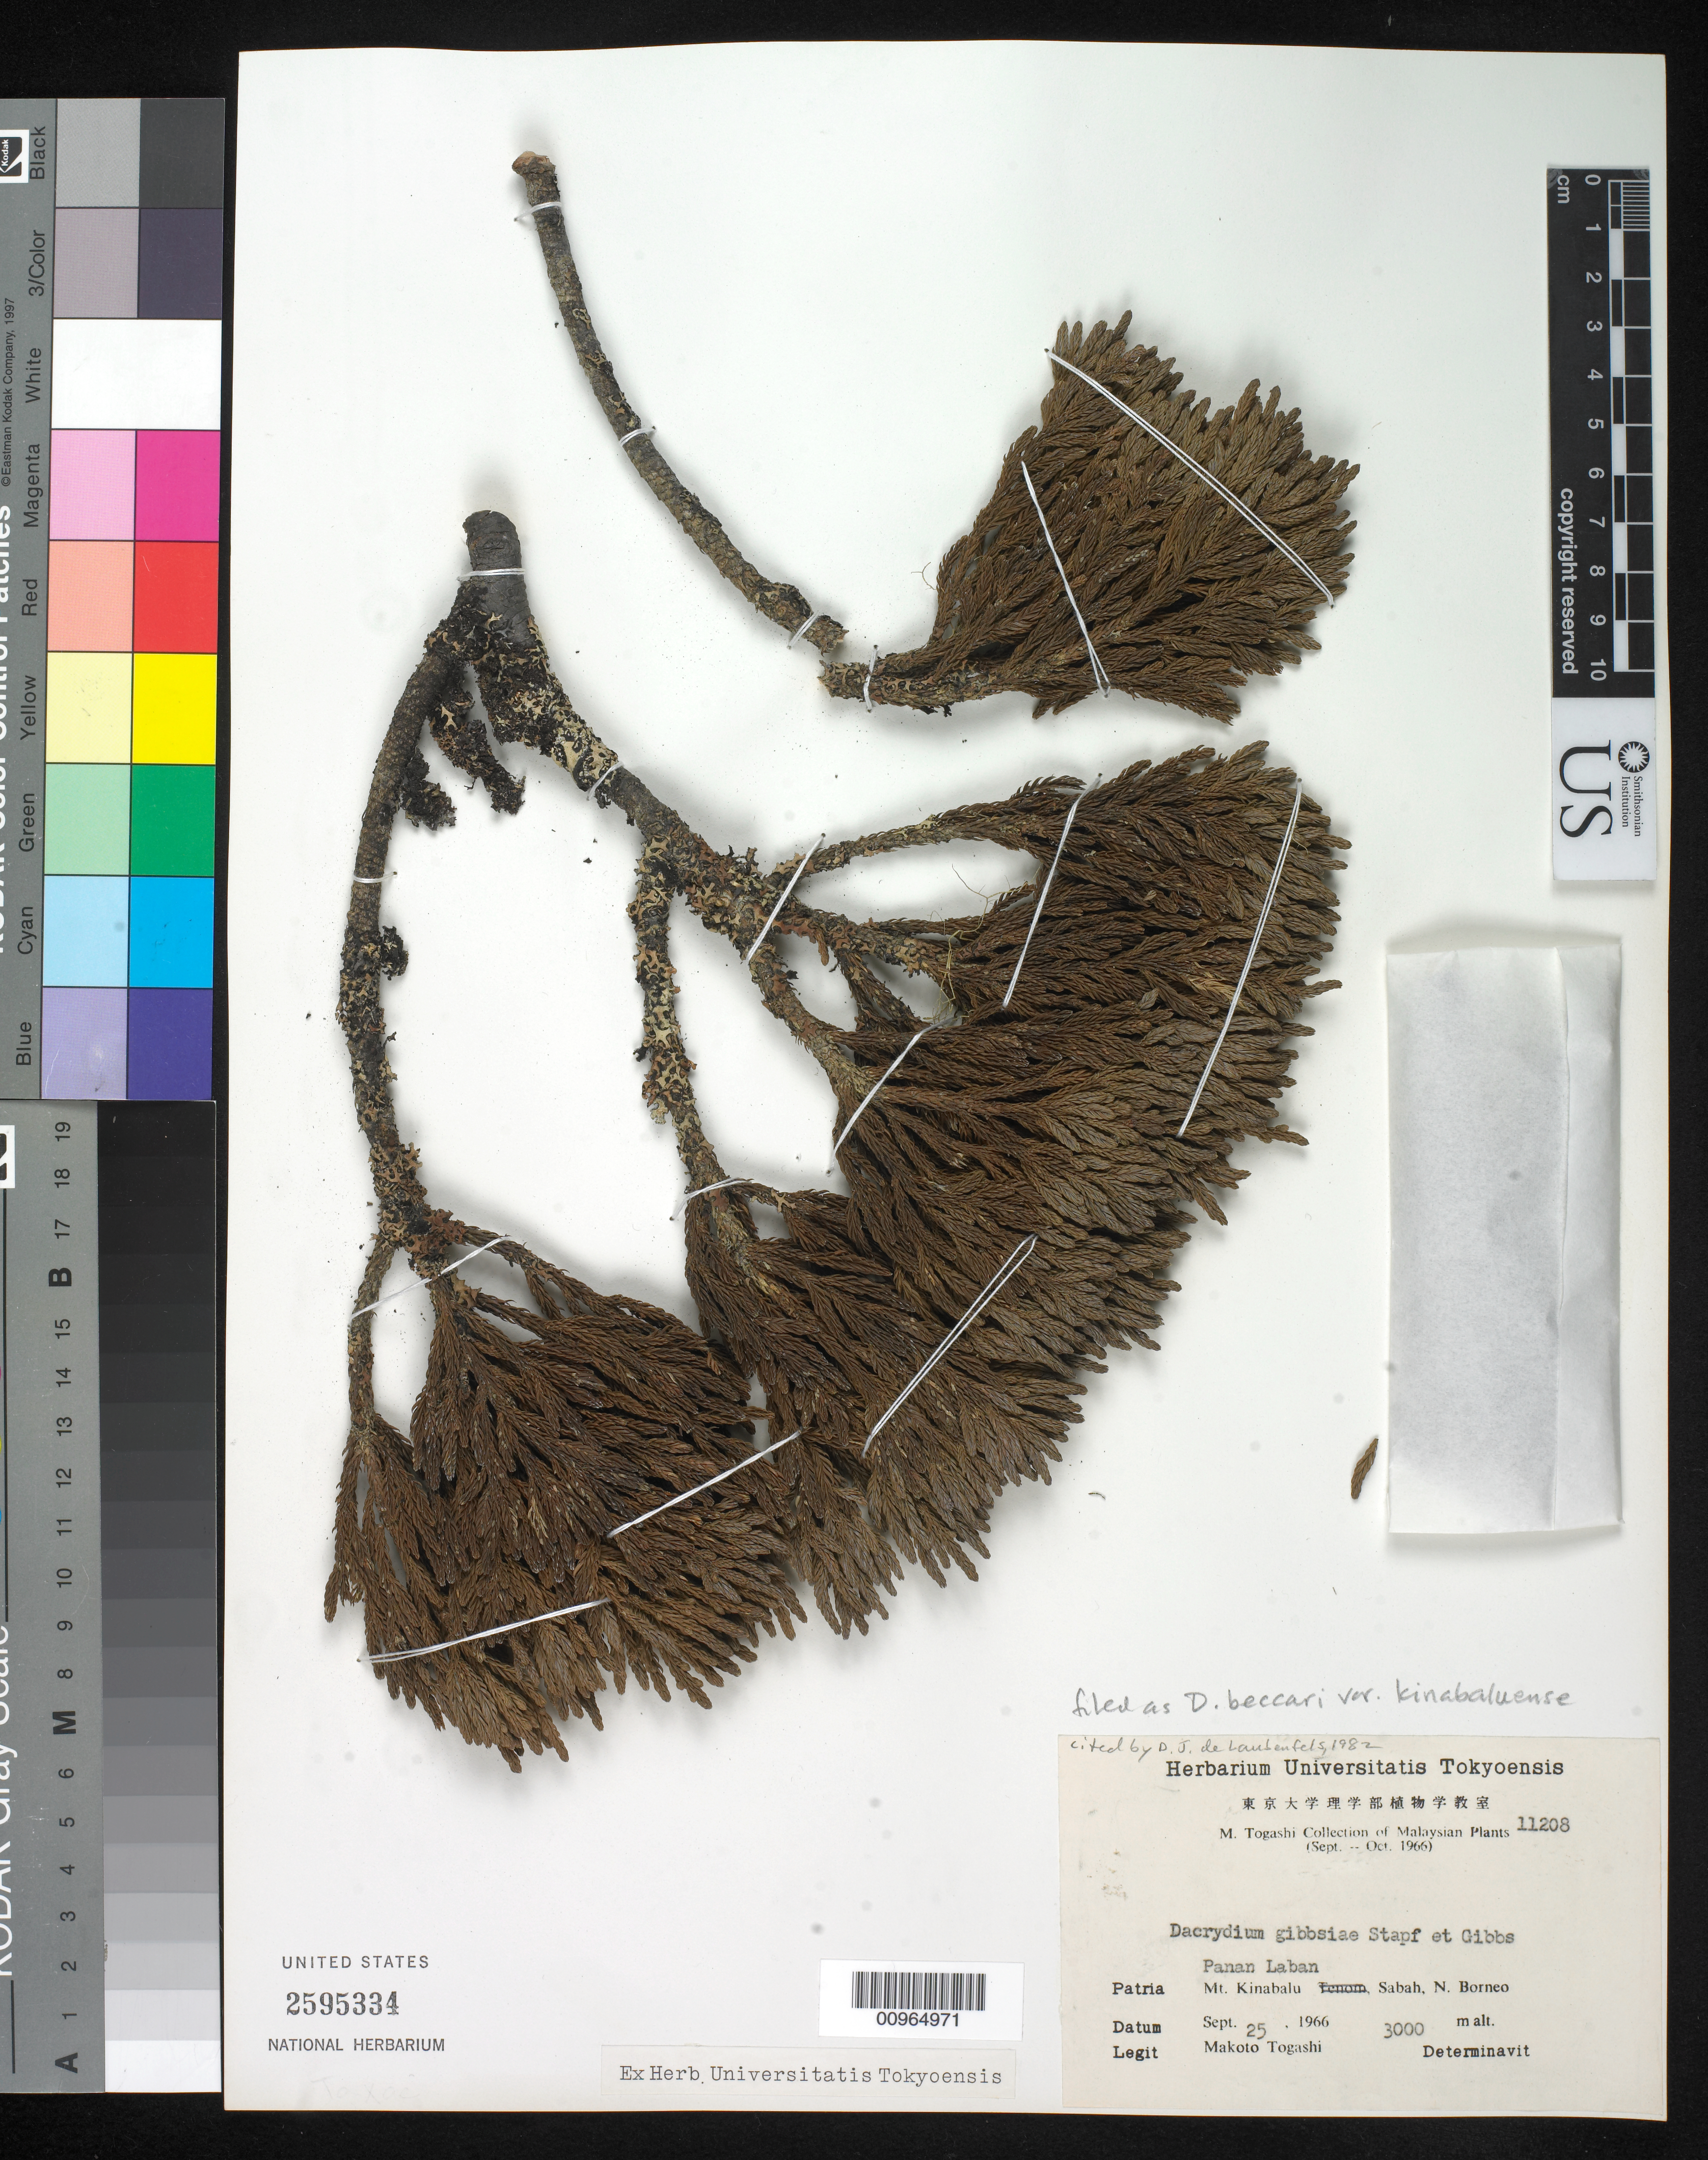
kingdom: Plantae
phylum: Tracheophyta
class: Pinopsida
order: Pinales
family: Podocarpaceae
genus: Dacrydium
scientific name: Dacrydium beccarii var. kinabaluense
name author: Corner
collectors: M. Togashi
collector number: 11208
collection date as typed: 25 Sep 1966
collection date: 1966-09-25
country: Malaysia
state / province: Sabah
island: Borneo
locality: Mt. Kinabalu.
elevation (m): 3000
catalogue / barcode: US 2595334